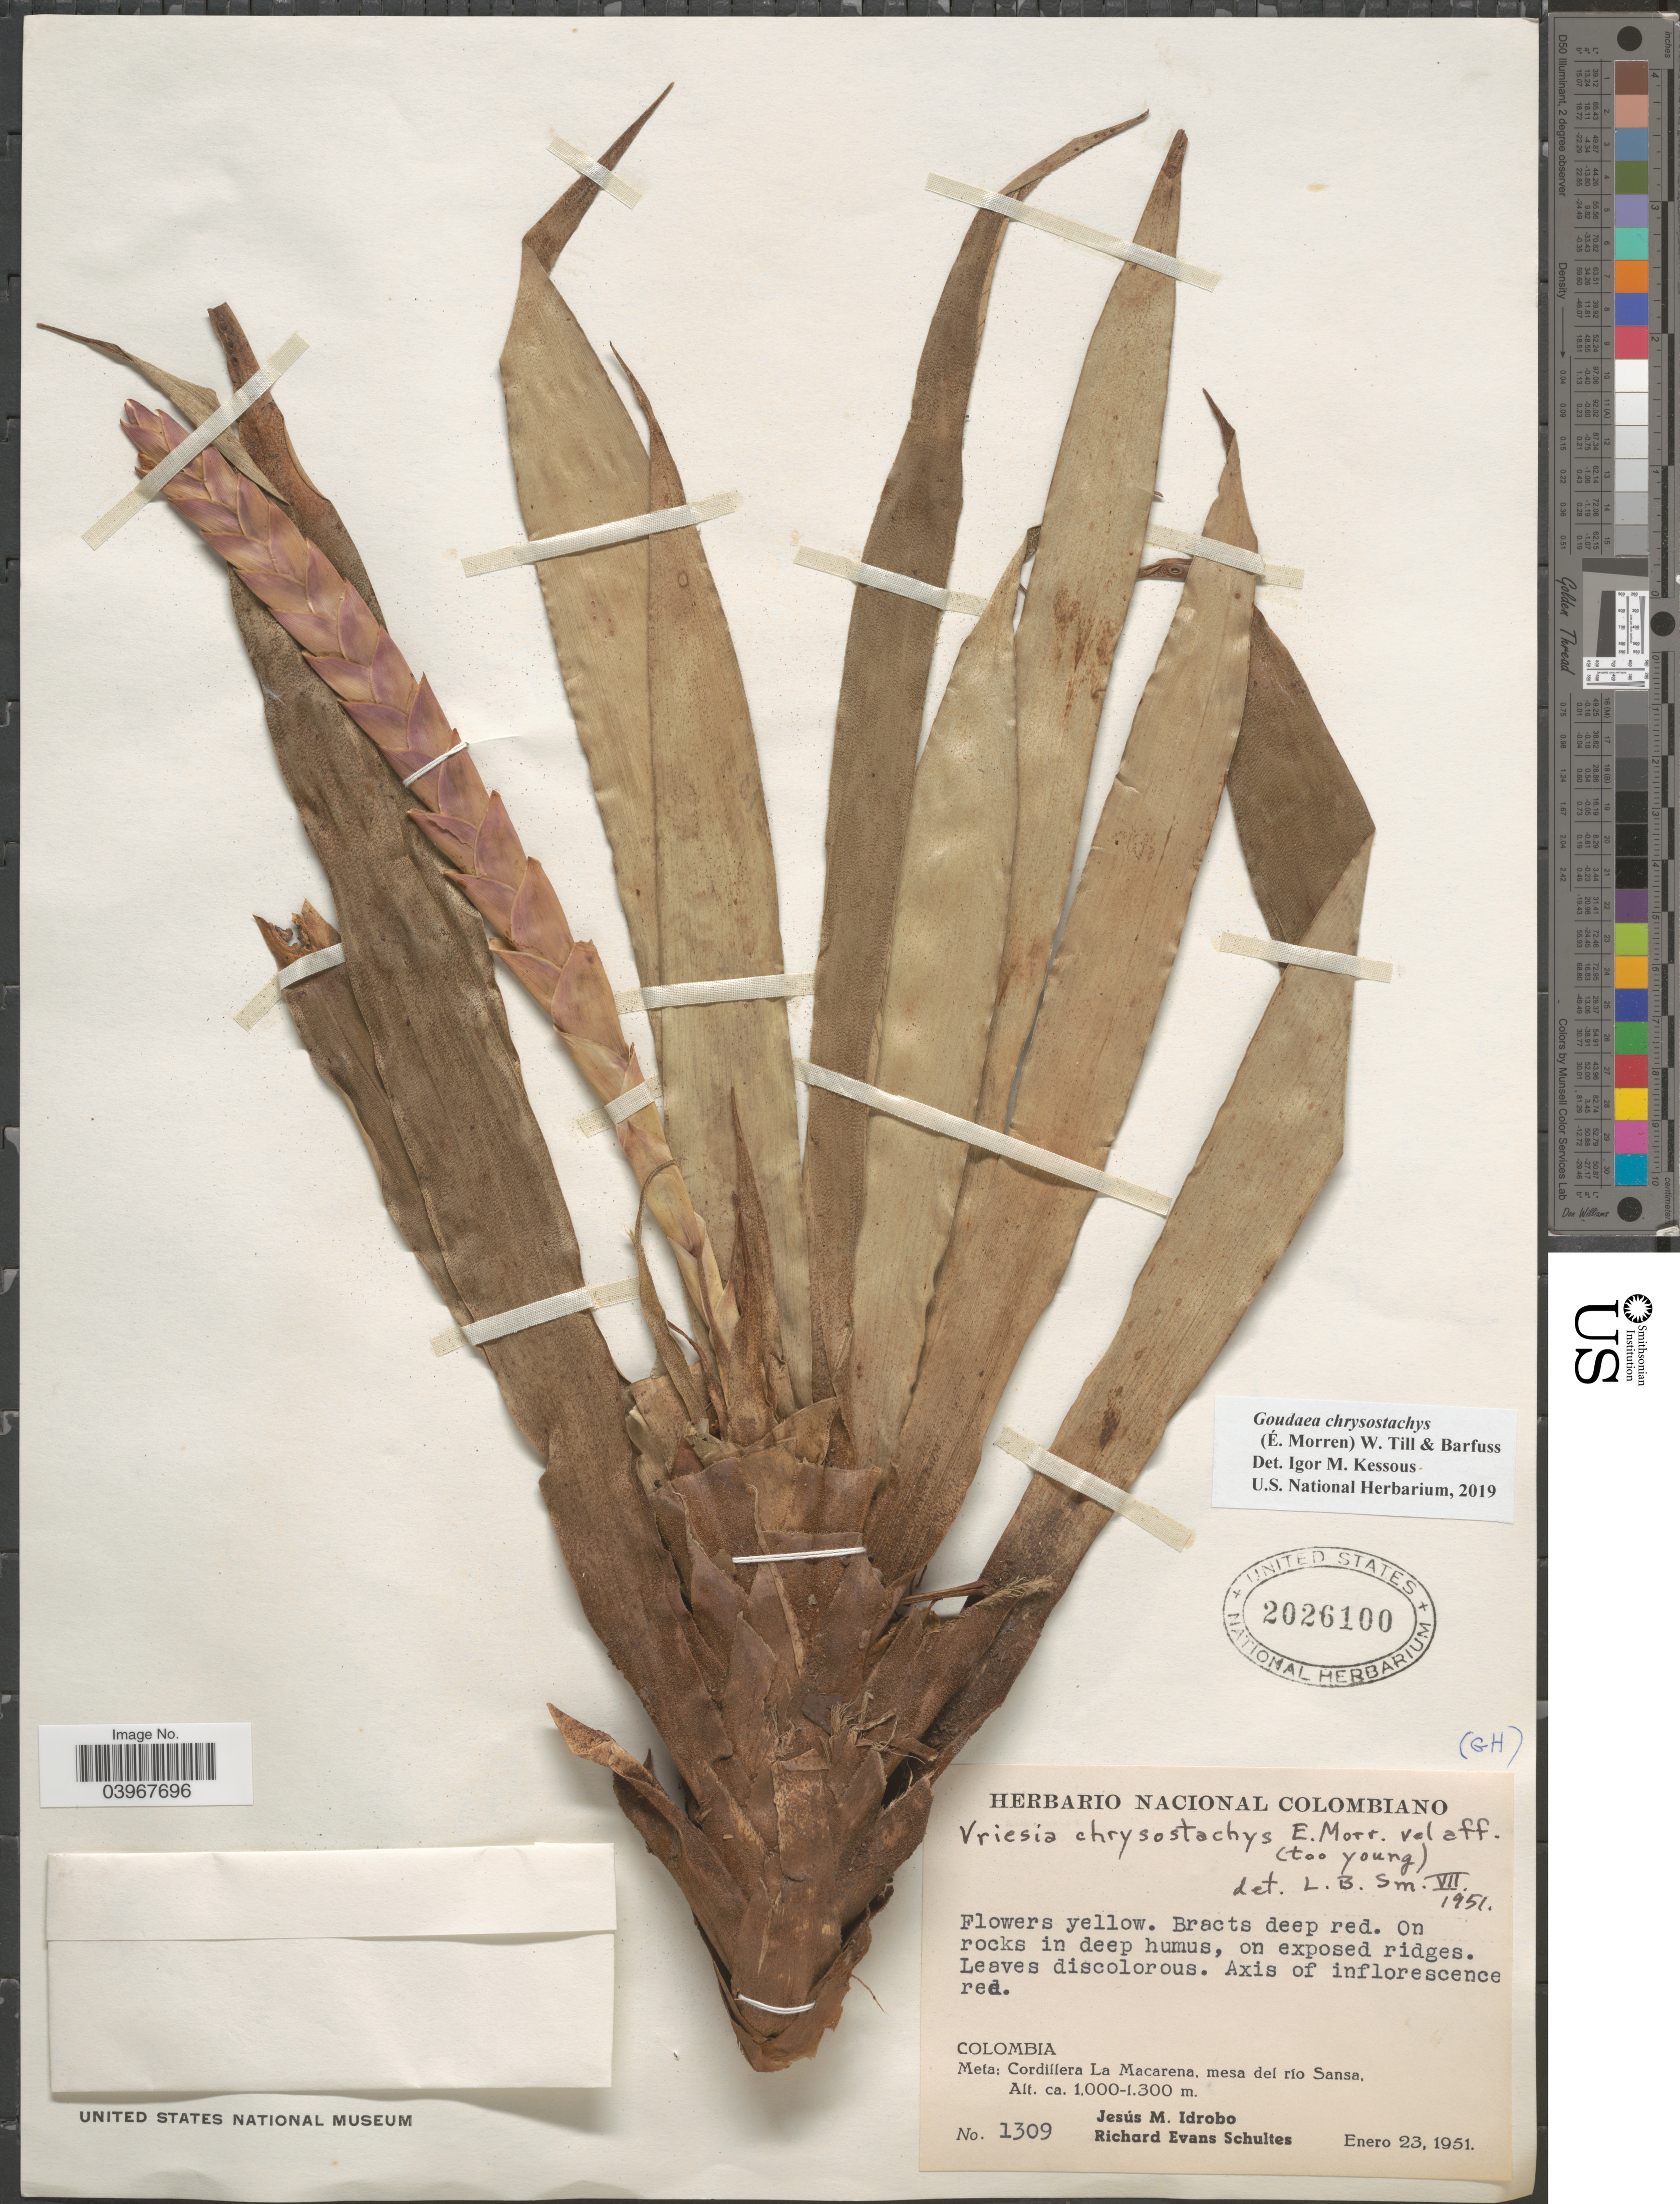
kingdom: Plantae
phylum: Tracheophyta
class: Liliopsida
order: Poales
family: Bromeliaceae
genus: Goudaea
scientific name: Goudaea chrysostachys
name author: (É. Morren) W. Till & Barfuss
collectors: J. M. Idrobo & R. E. Schultes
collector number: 1309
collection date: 1951-01-23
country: Colombia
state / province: Meta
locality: Cordillera La Macarena, mesa del río Sansa.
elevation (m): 1000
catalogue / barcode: US 2026100